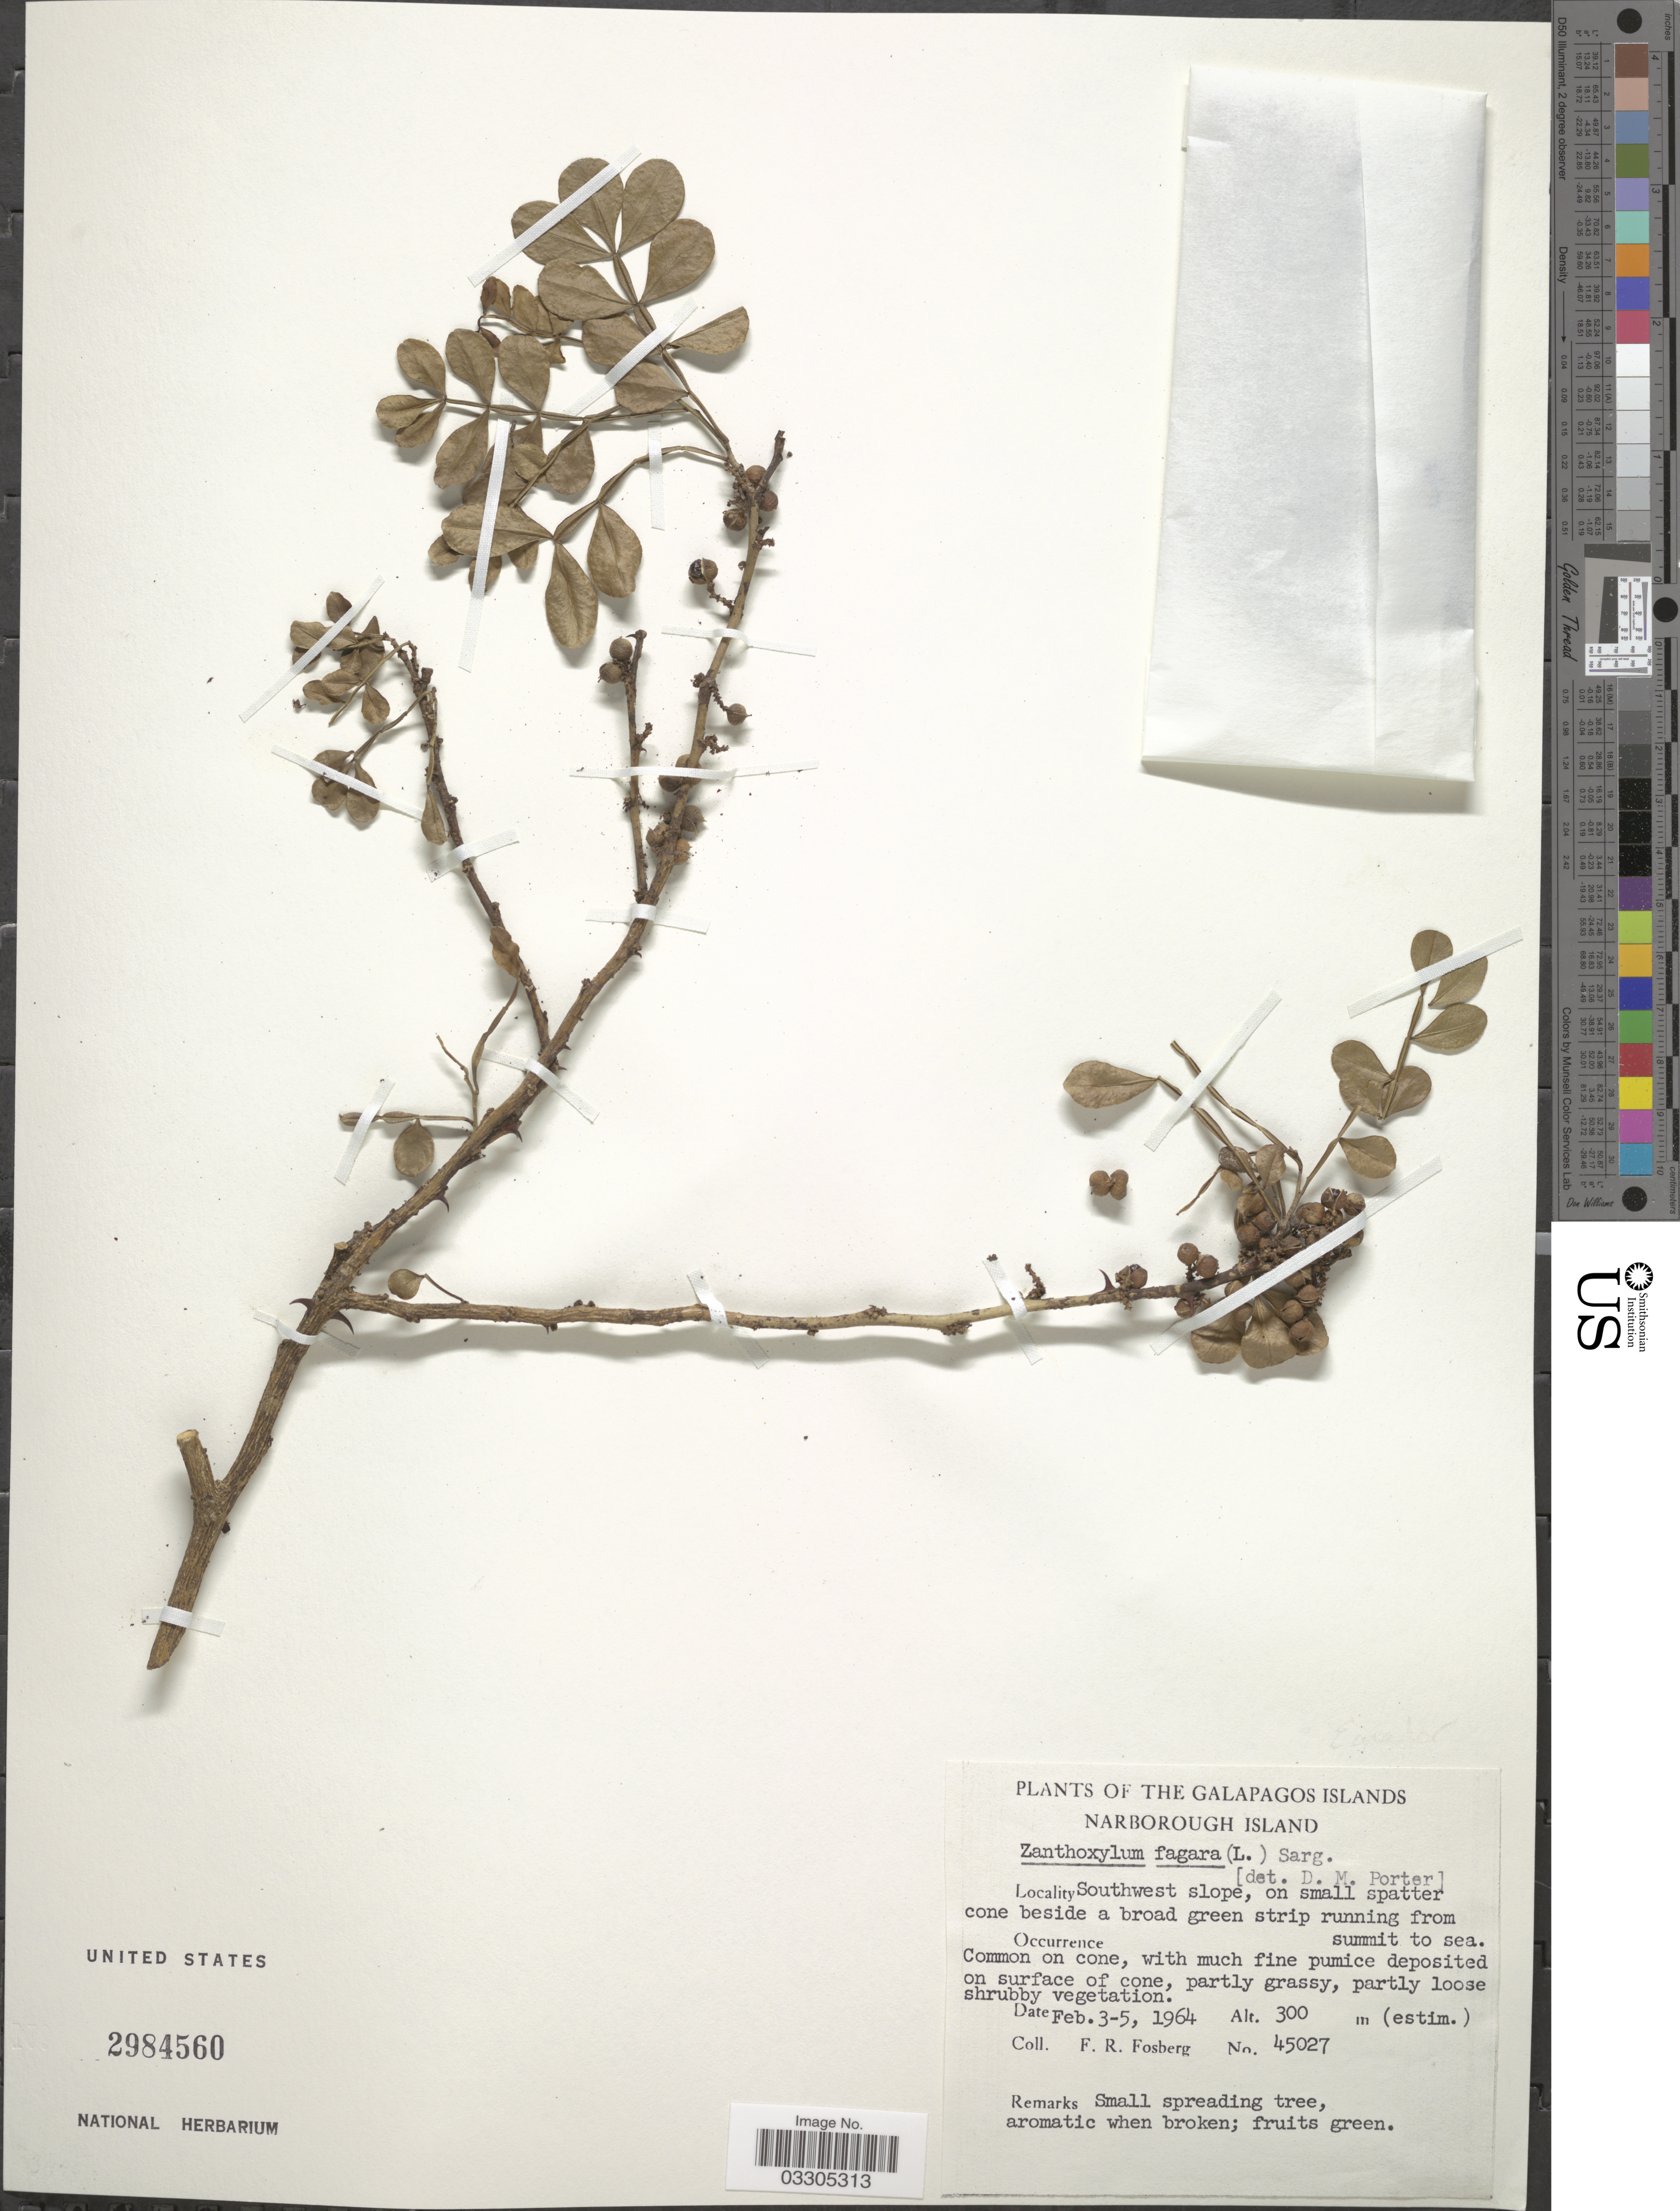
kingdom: Plantae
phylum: Tracheophyta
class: Magnoliopsida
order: Sapindales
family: Rutaceae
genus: Zanthoxylum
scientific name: Zanthoxylum fagara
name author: (L.) Sarg.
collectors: F. R. Fosberg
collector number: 45027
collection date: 1964-02-03/1964-02-05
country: Ecuador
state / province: Colón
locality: Galapagos Islands. Narborough Island. Southwest slope, on small spatter cone beside a broad green strip running from summit to sea.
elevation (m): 300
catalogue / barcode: US 2984560